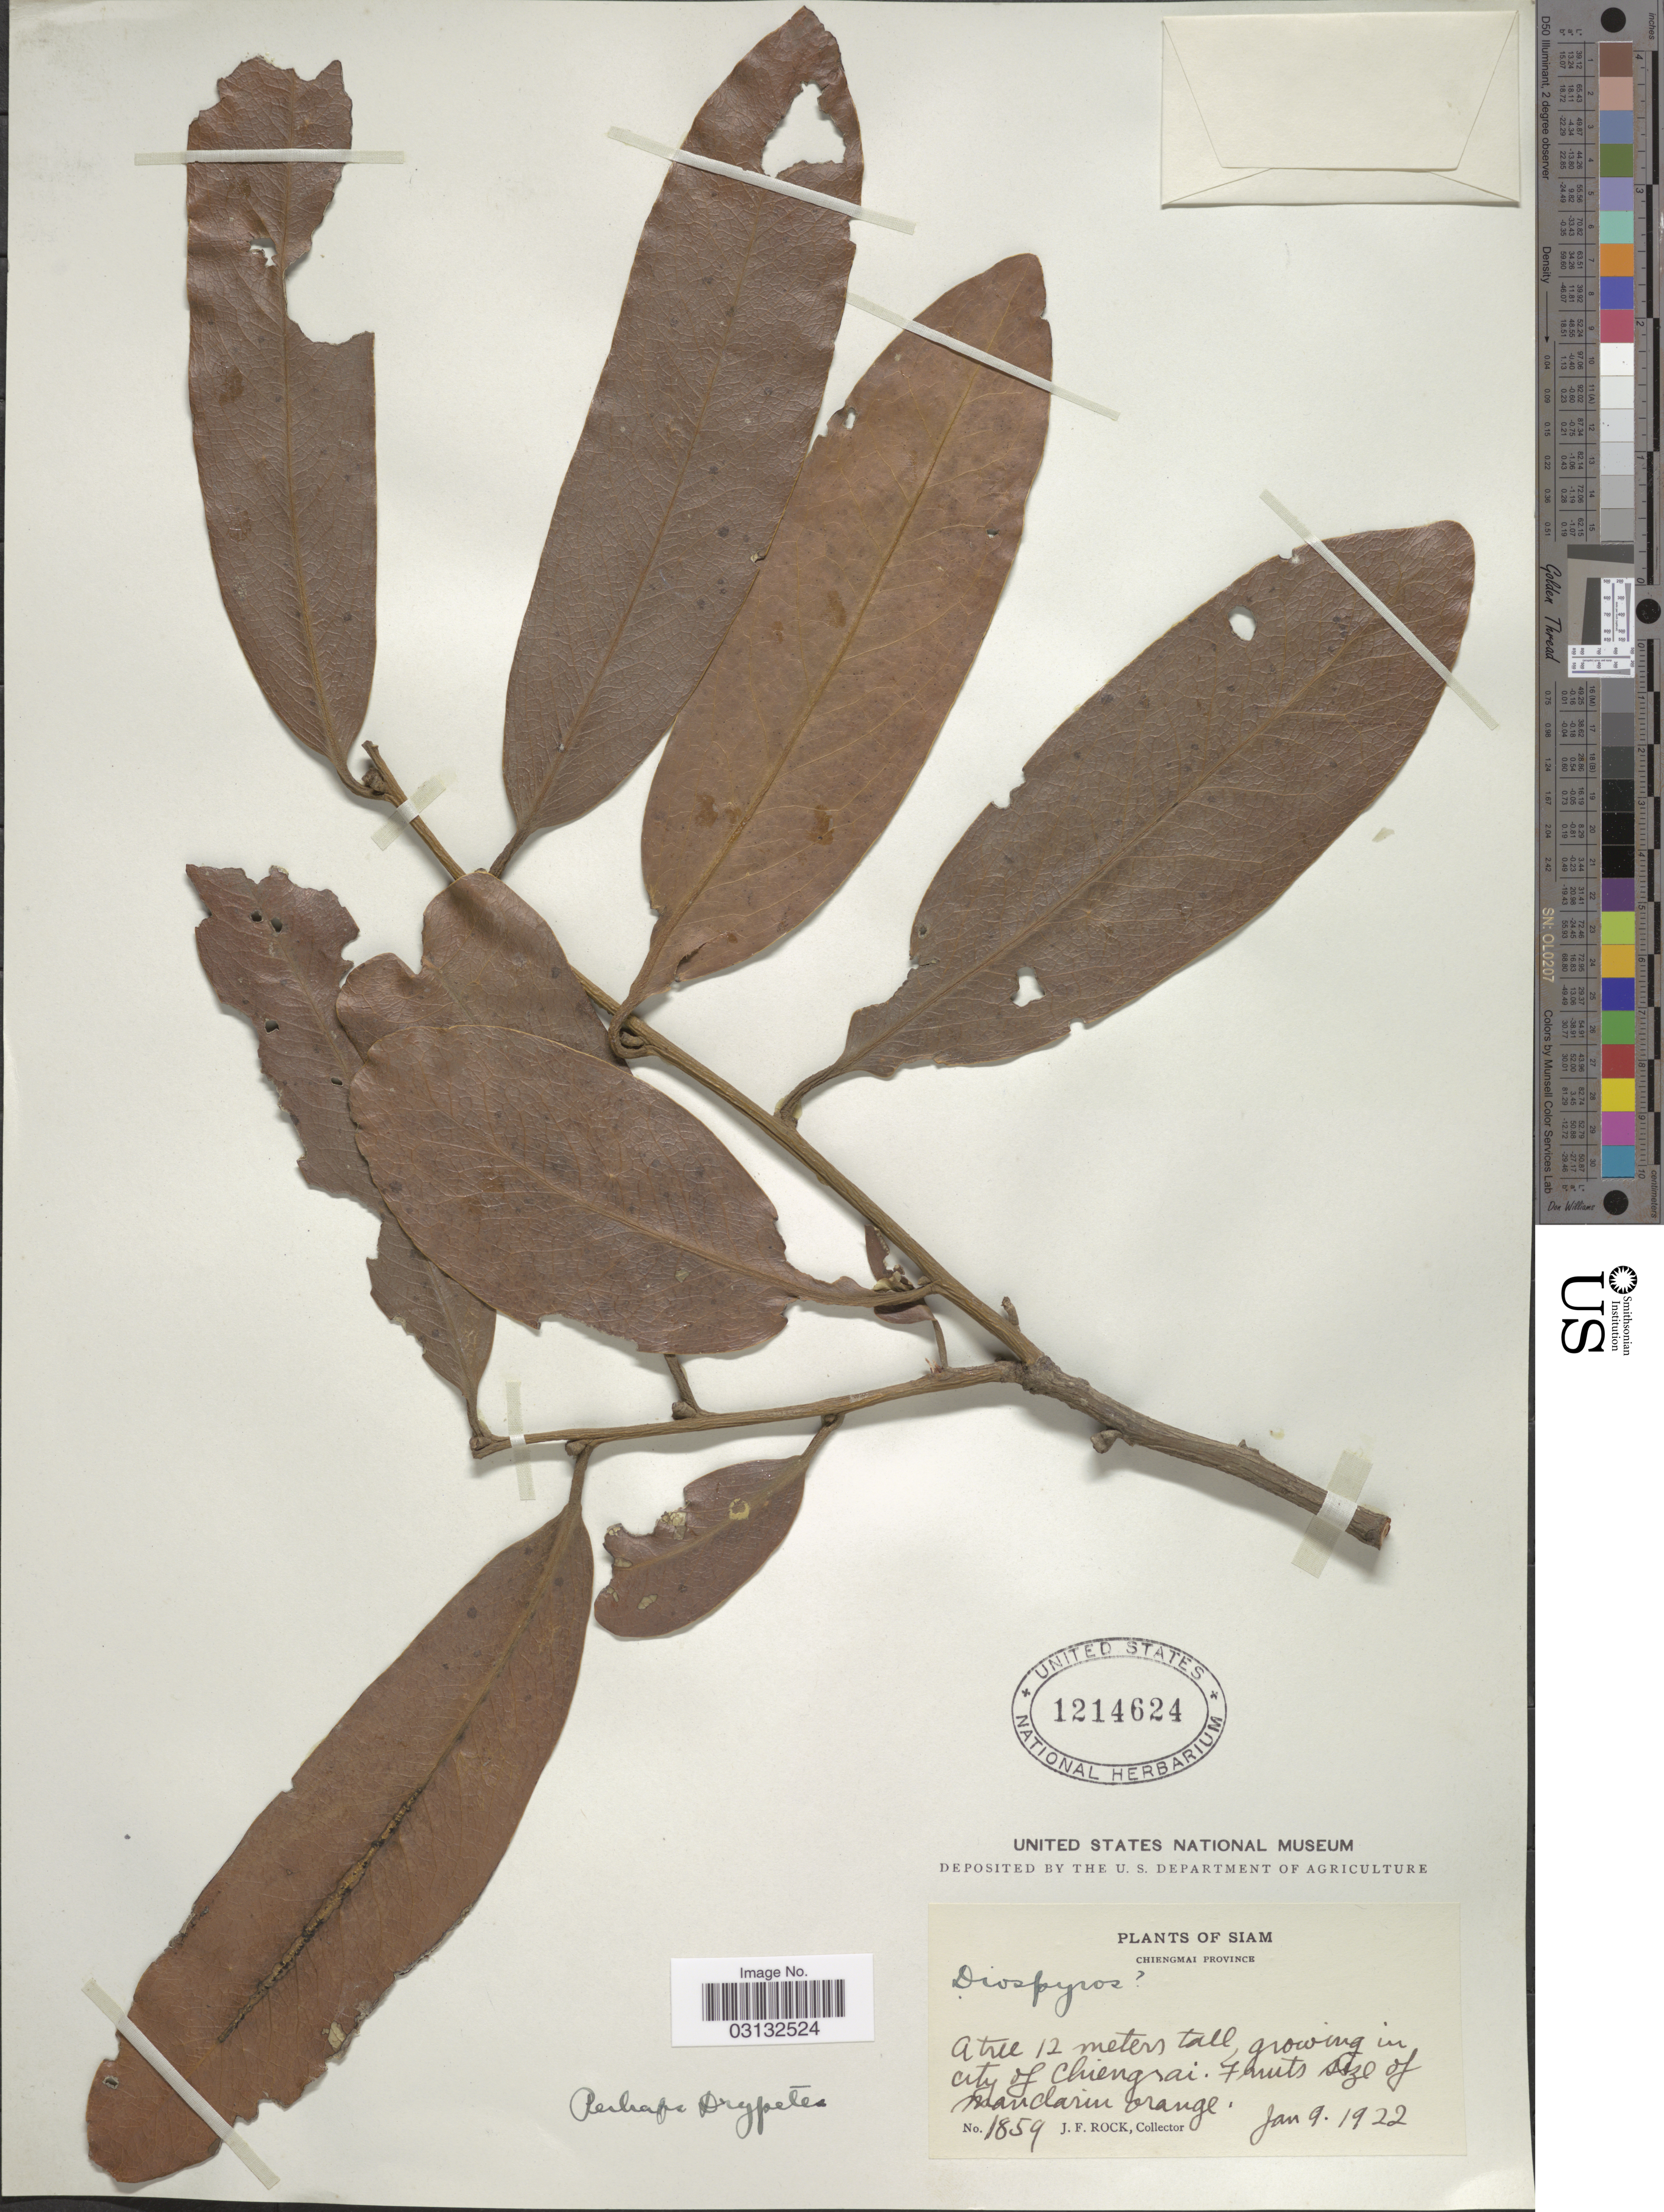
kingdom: Plantae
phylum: Tracheophyta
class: Magnoliopsida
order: Ericales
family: Ebenaceae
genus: Diospyros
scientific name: Diospyros sp.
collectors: J. Rock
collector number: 1859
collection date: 1922-01-09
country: Thailand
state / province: Chiang Mai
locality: Siam. Chiengmai Province. City of Chiengrai.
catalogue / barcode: US 1214624